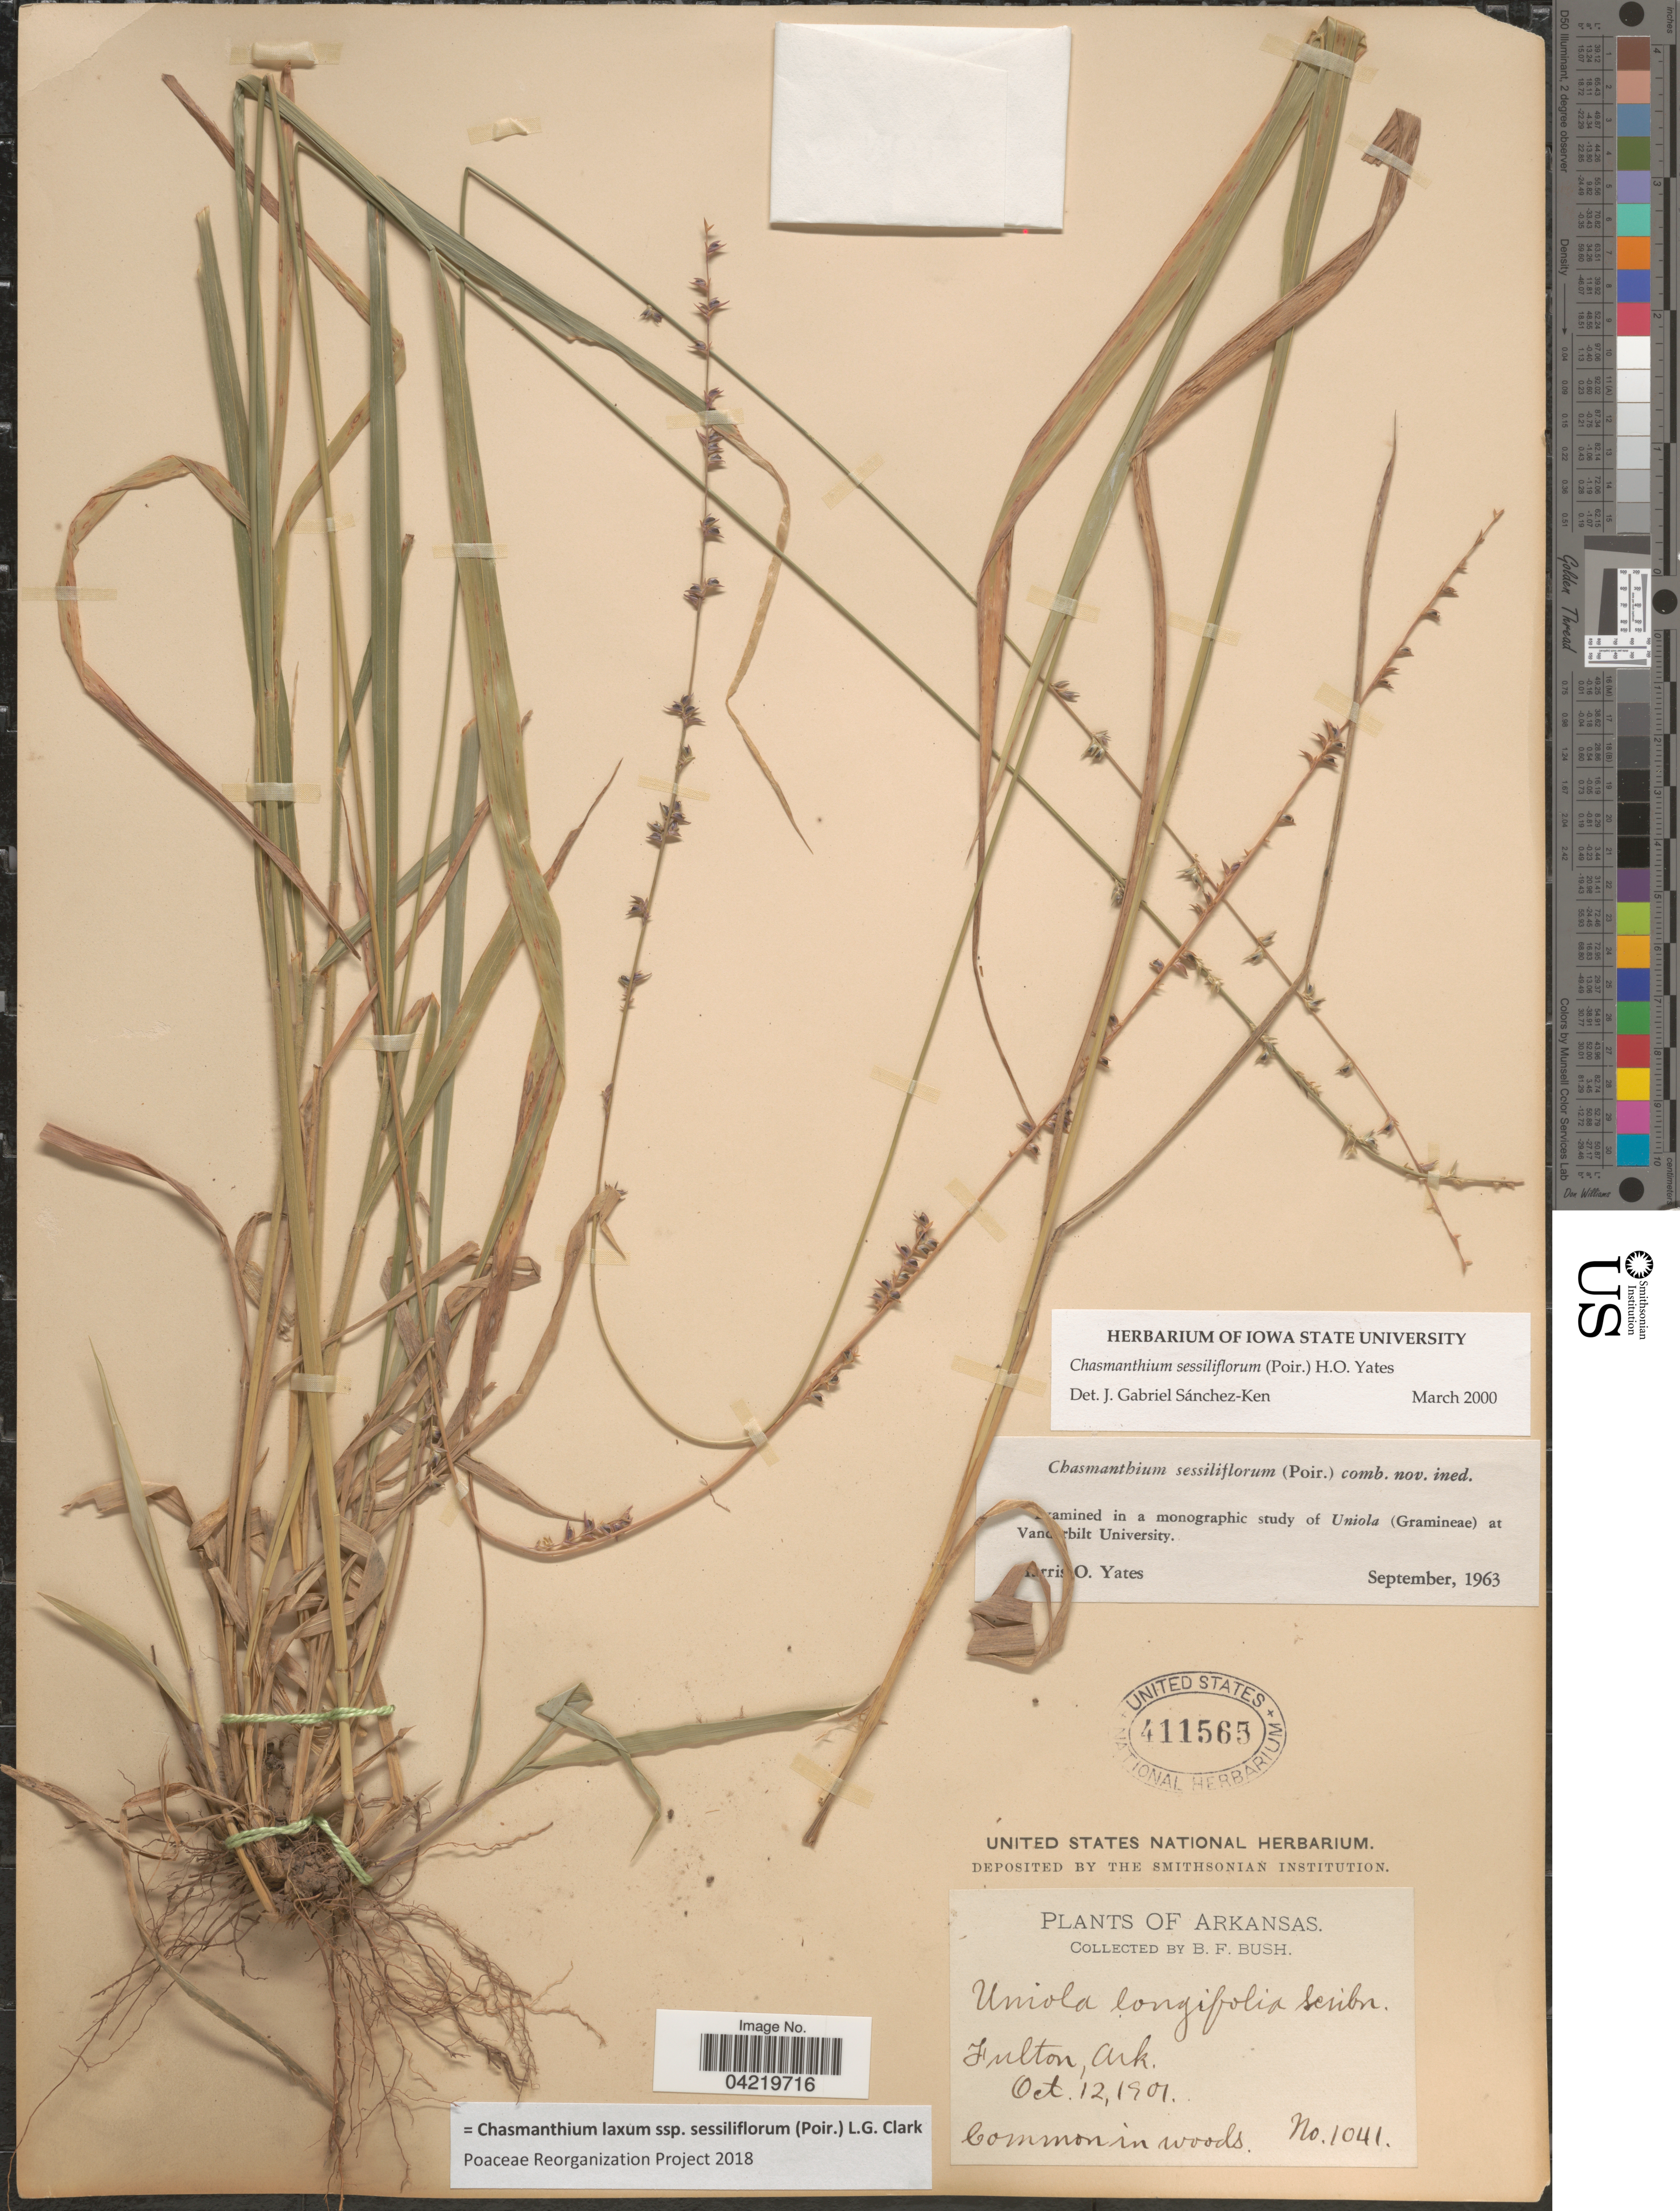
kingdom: Plantae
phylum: Tracheophyta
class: Liliopsida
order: Poales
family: Poaceae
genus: Chasmanthium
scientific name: Chasmanthium laxum subsp. sessiliflorum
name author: (L.) H.O. Yates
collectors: B. F. Bush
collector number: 1041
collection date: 1901-10-12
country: United States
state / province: Arkansas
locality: Fulton.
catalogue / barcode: US 411565